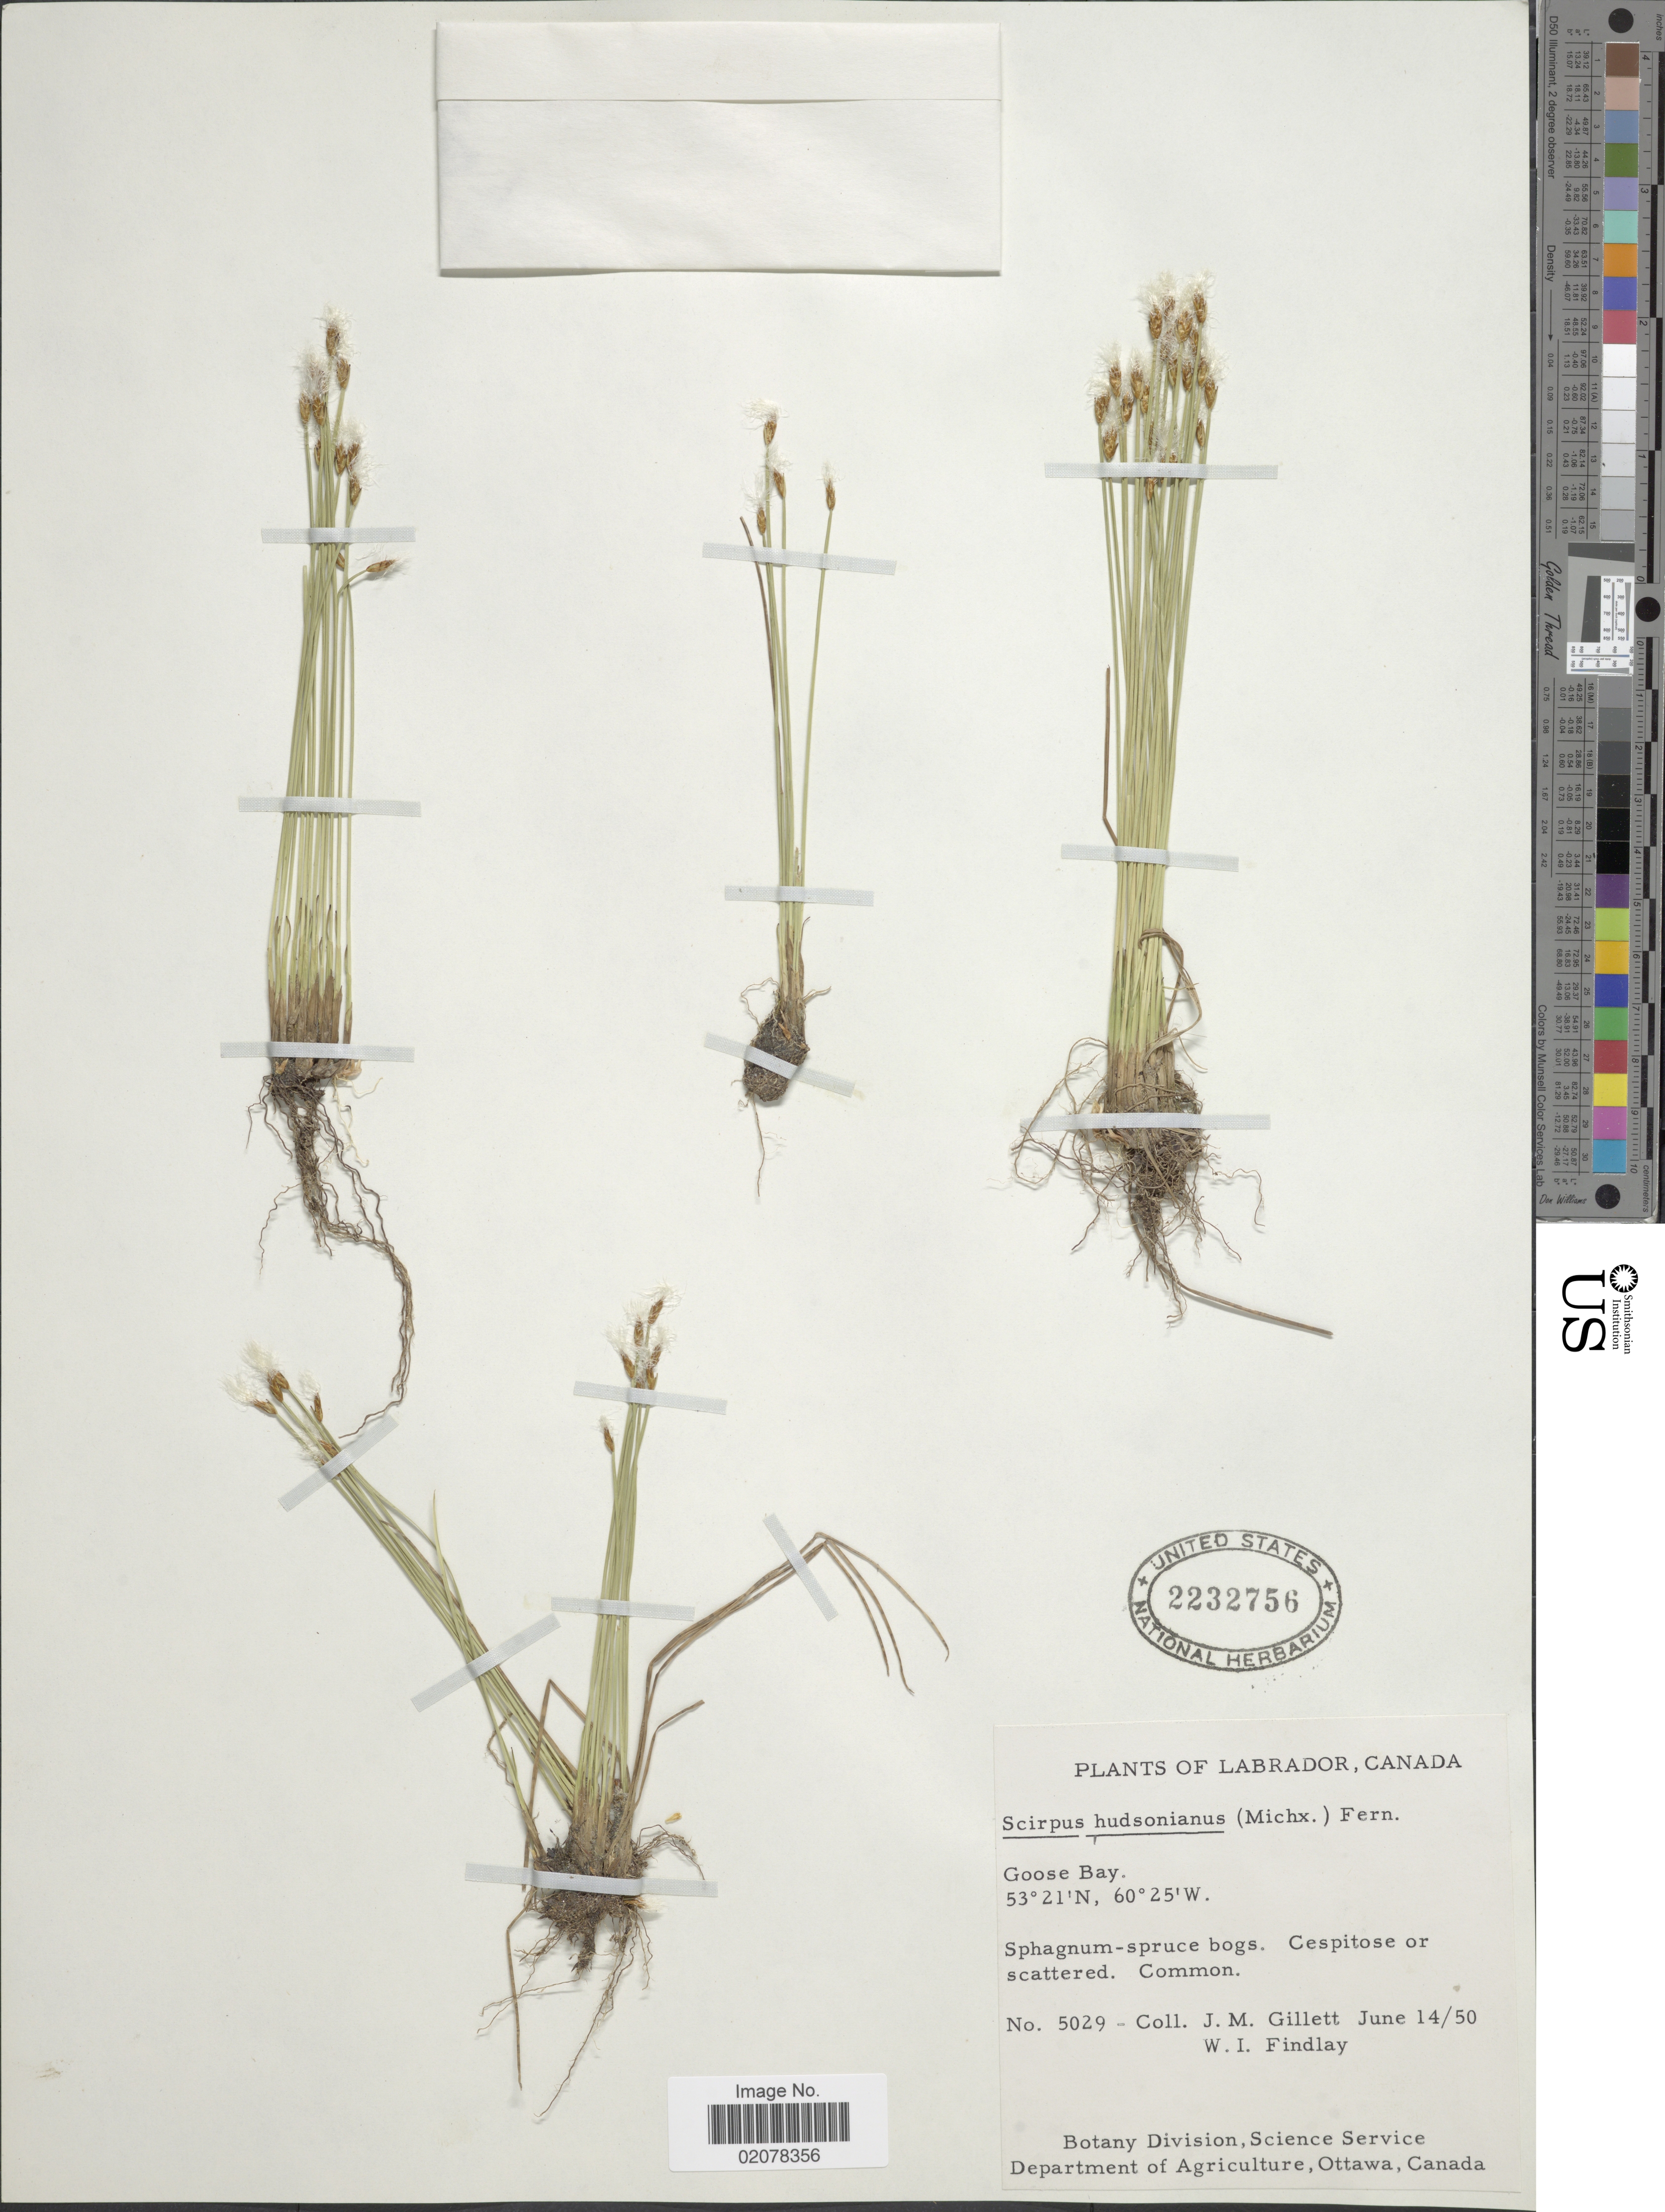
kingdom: Plantae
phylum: Tracheophyta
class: Liliopsida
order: Poales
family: Cyperaceae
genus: Trichophorum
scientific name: Trichophorum alpinum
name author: (L.) Pers.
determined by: Strong, M. T., (US), Smithsonian Institution - National Museum of Natural History (UNITED STATES)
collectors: J. M. Gillett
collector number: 5029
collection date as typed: Transcribed d/m/y: 14/6/50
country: Canada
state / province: Newfoundland and Labrador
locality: Labrador, Goose Bay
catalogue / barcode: US 2232756